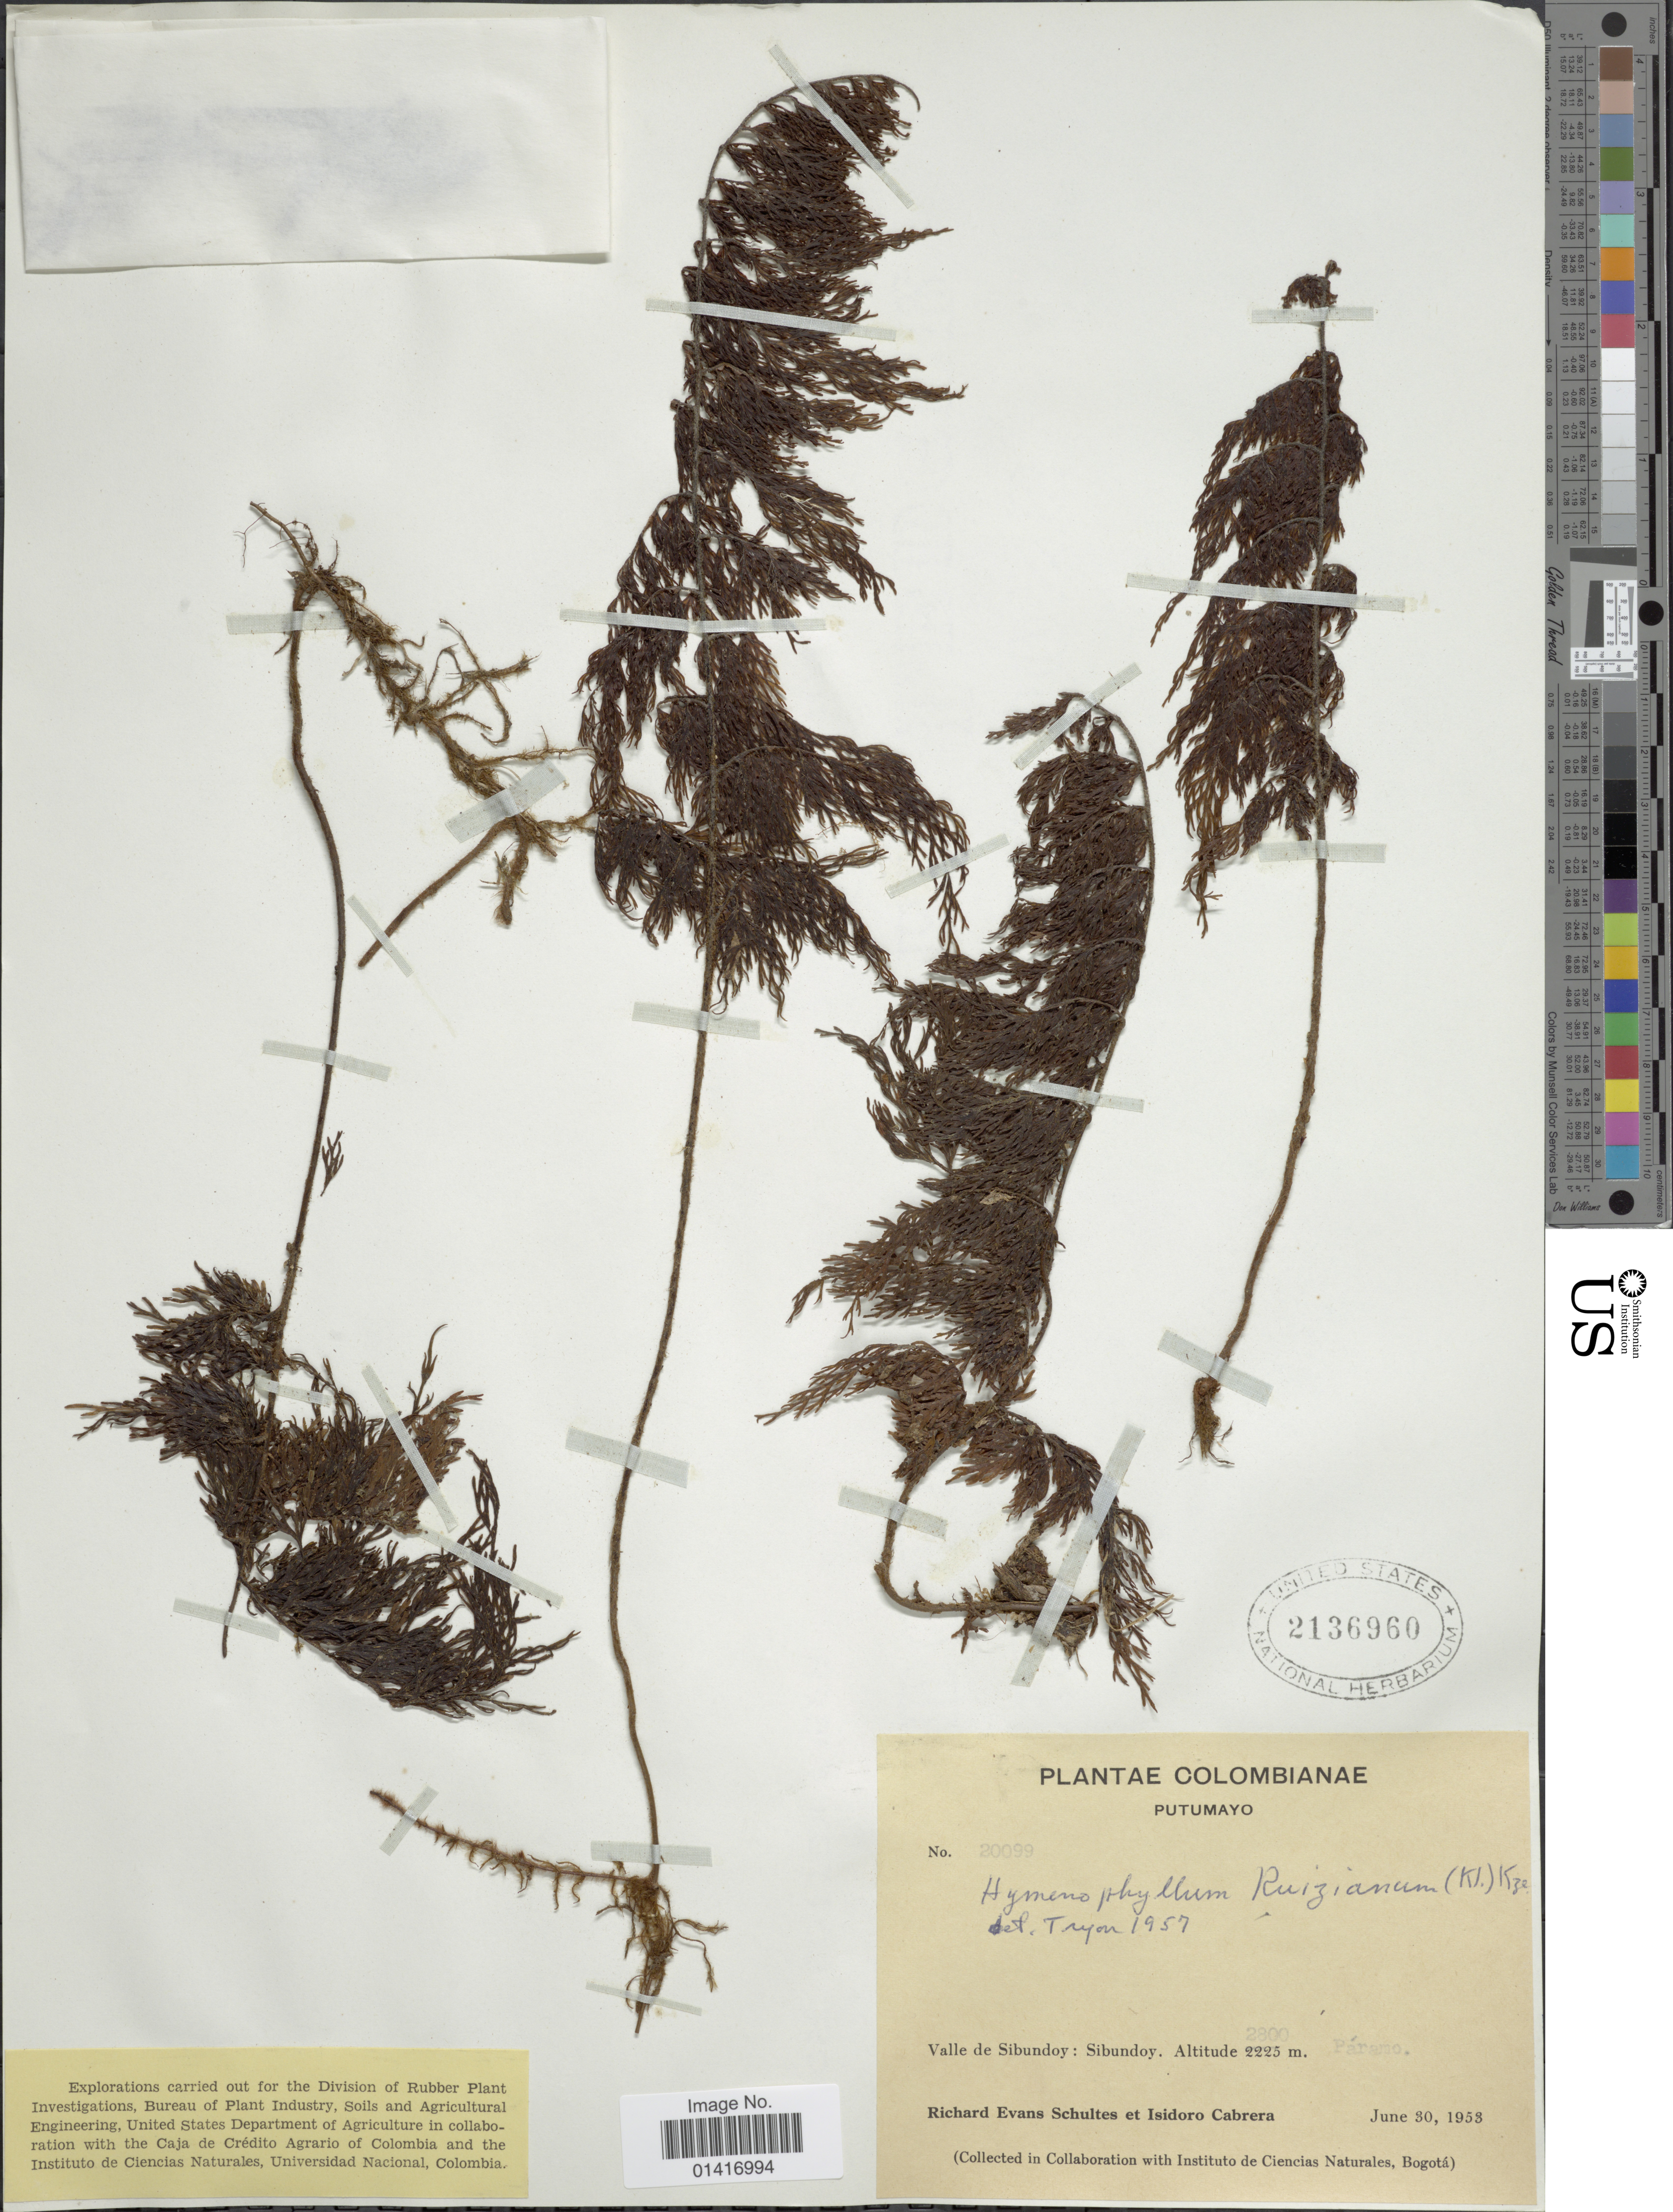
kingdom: Plantae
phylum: Tracheophyta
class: Polypodiopsida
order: Hymenophyllales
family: Hymenophyllaceae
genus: Hymenophyllum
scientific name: Hymenophyllum ruizianum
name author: (Klotzsch) Kunze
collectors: R. E. Schultes & I. Cabrera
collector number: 20099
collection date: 1953-06-30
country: Colombia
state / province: Putumayo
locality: Valle de Sibundoy: Sibundoy. Páramo.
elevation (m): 2225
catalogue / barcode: US 2136960